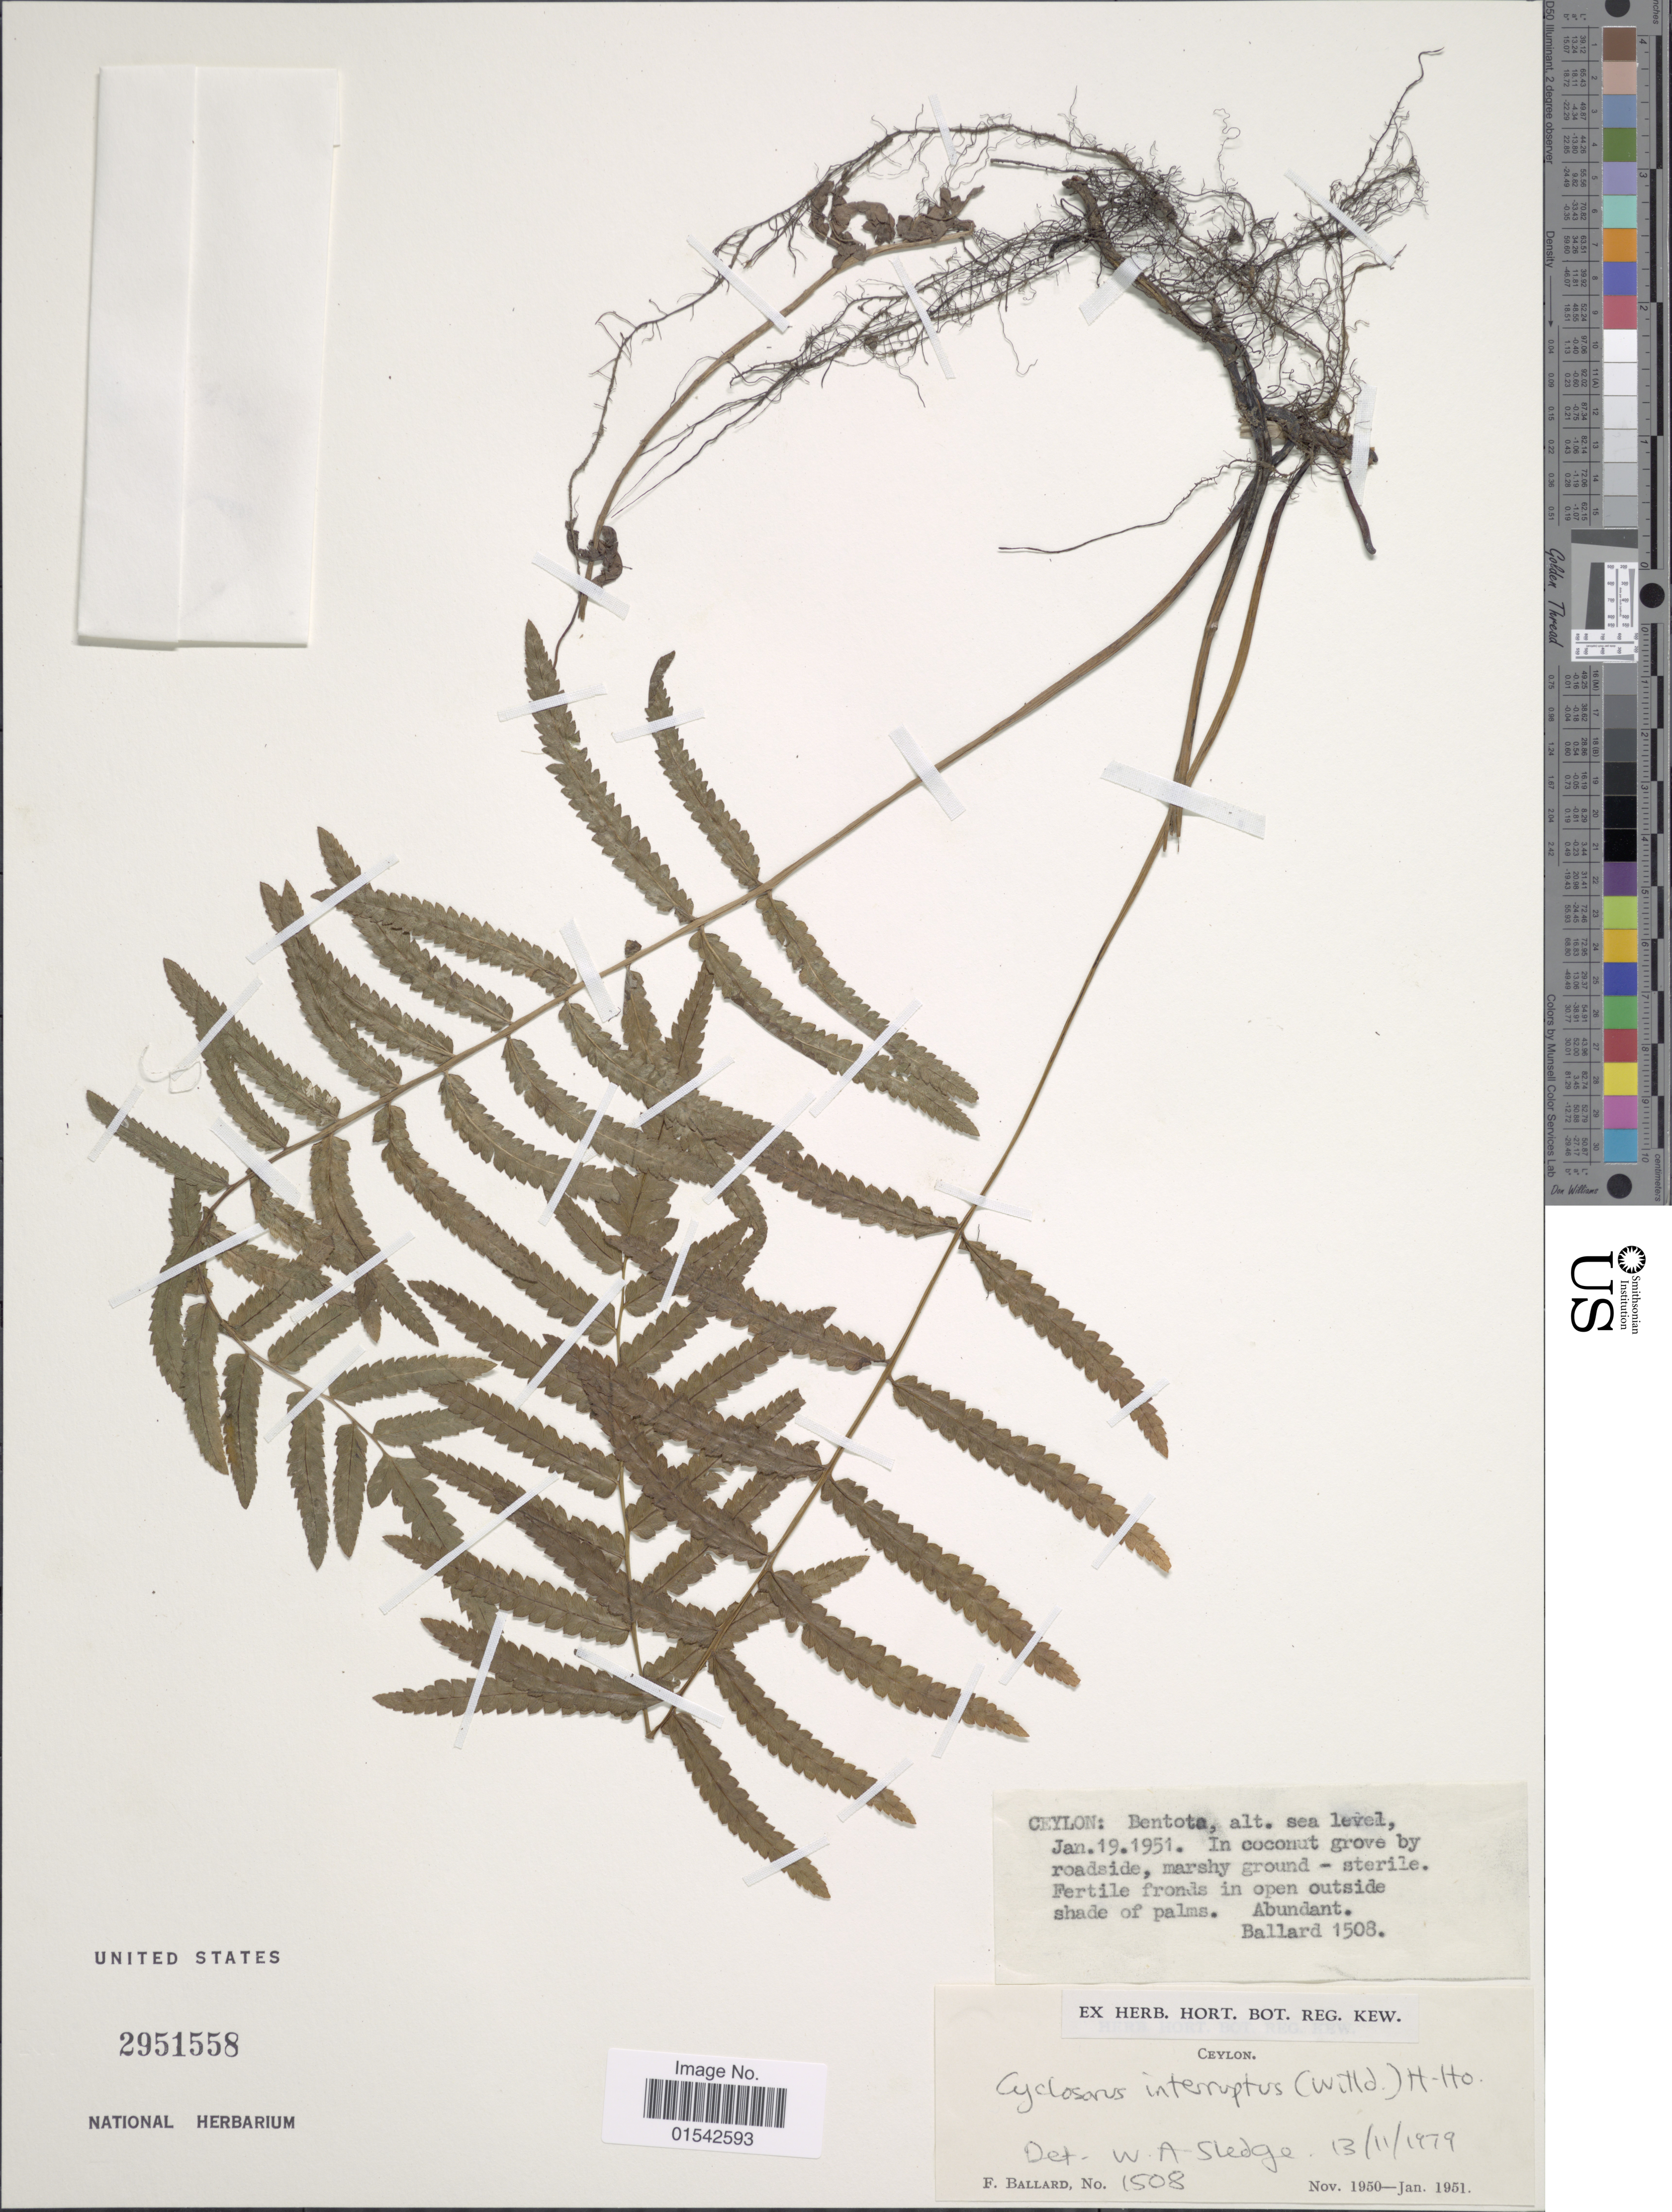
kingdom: Plantae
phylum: Tracheophyta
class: Polypodiopsida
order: Polypodiales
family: Thelypteridaceae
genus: Cyclosorus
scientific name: Cyclosorus interruptus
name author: (Willd.) H. Itô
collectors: F. Ballard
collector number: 1508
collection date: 1951-01-19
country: Sri Lanka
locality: Ceylon: Bentota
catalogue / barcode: US 2951558